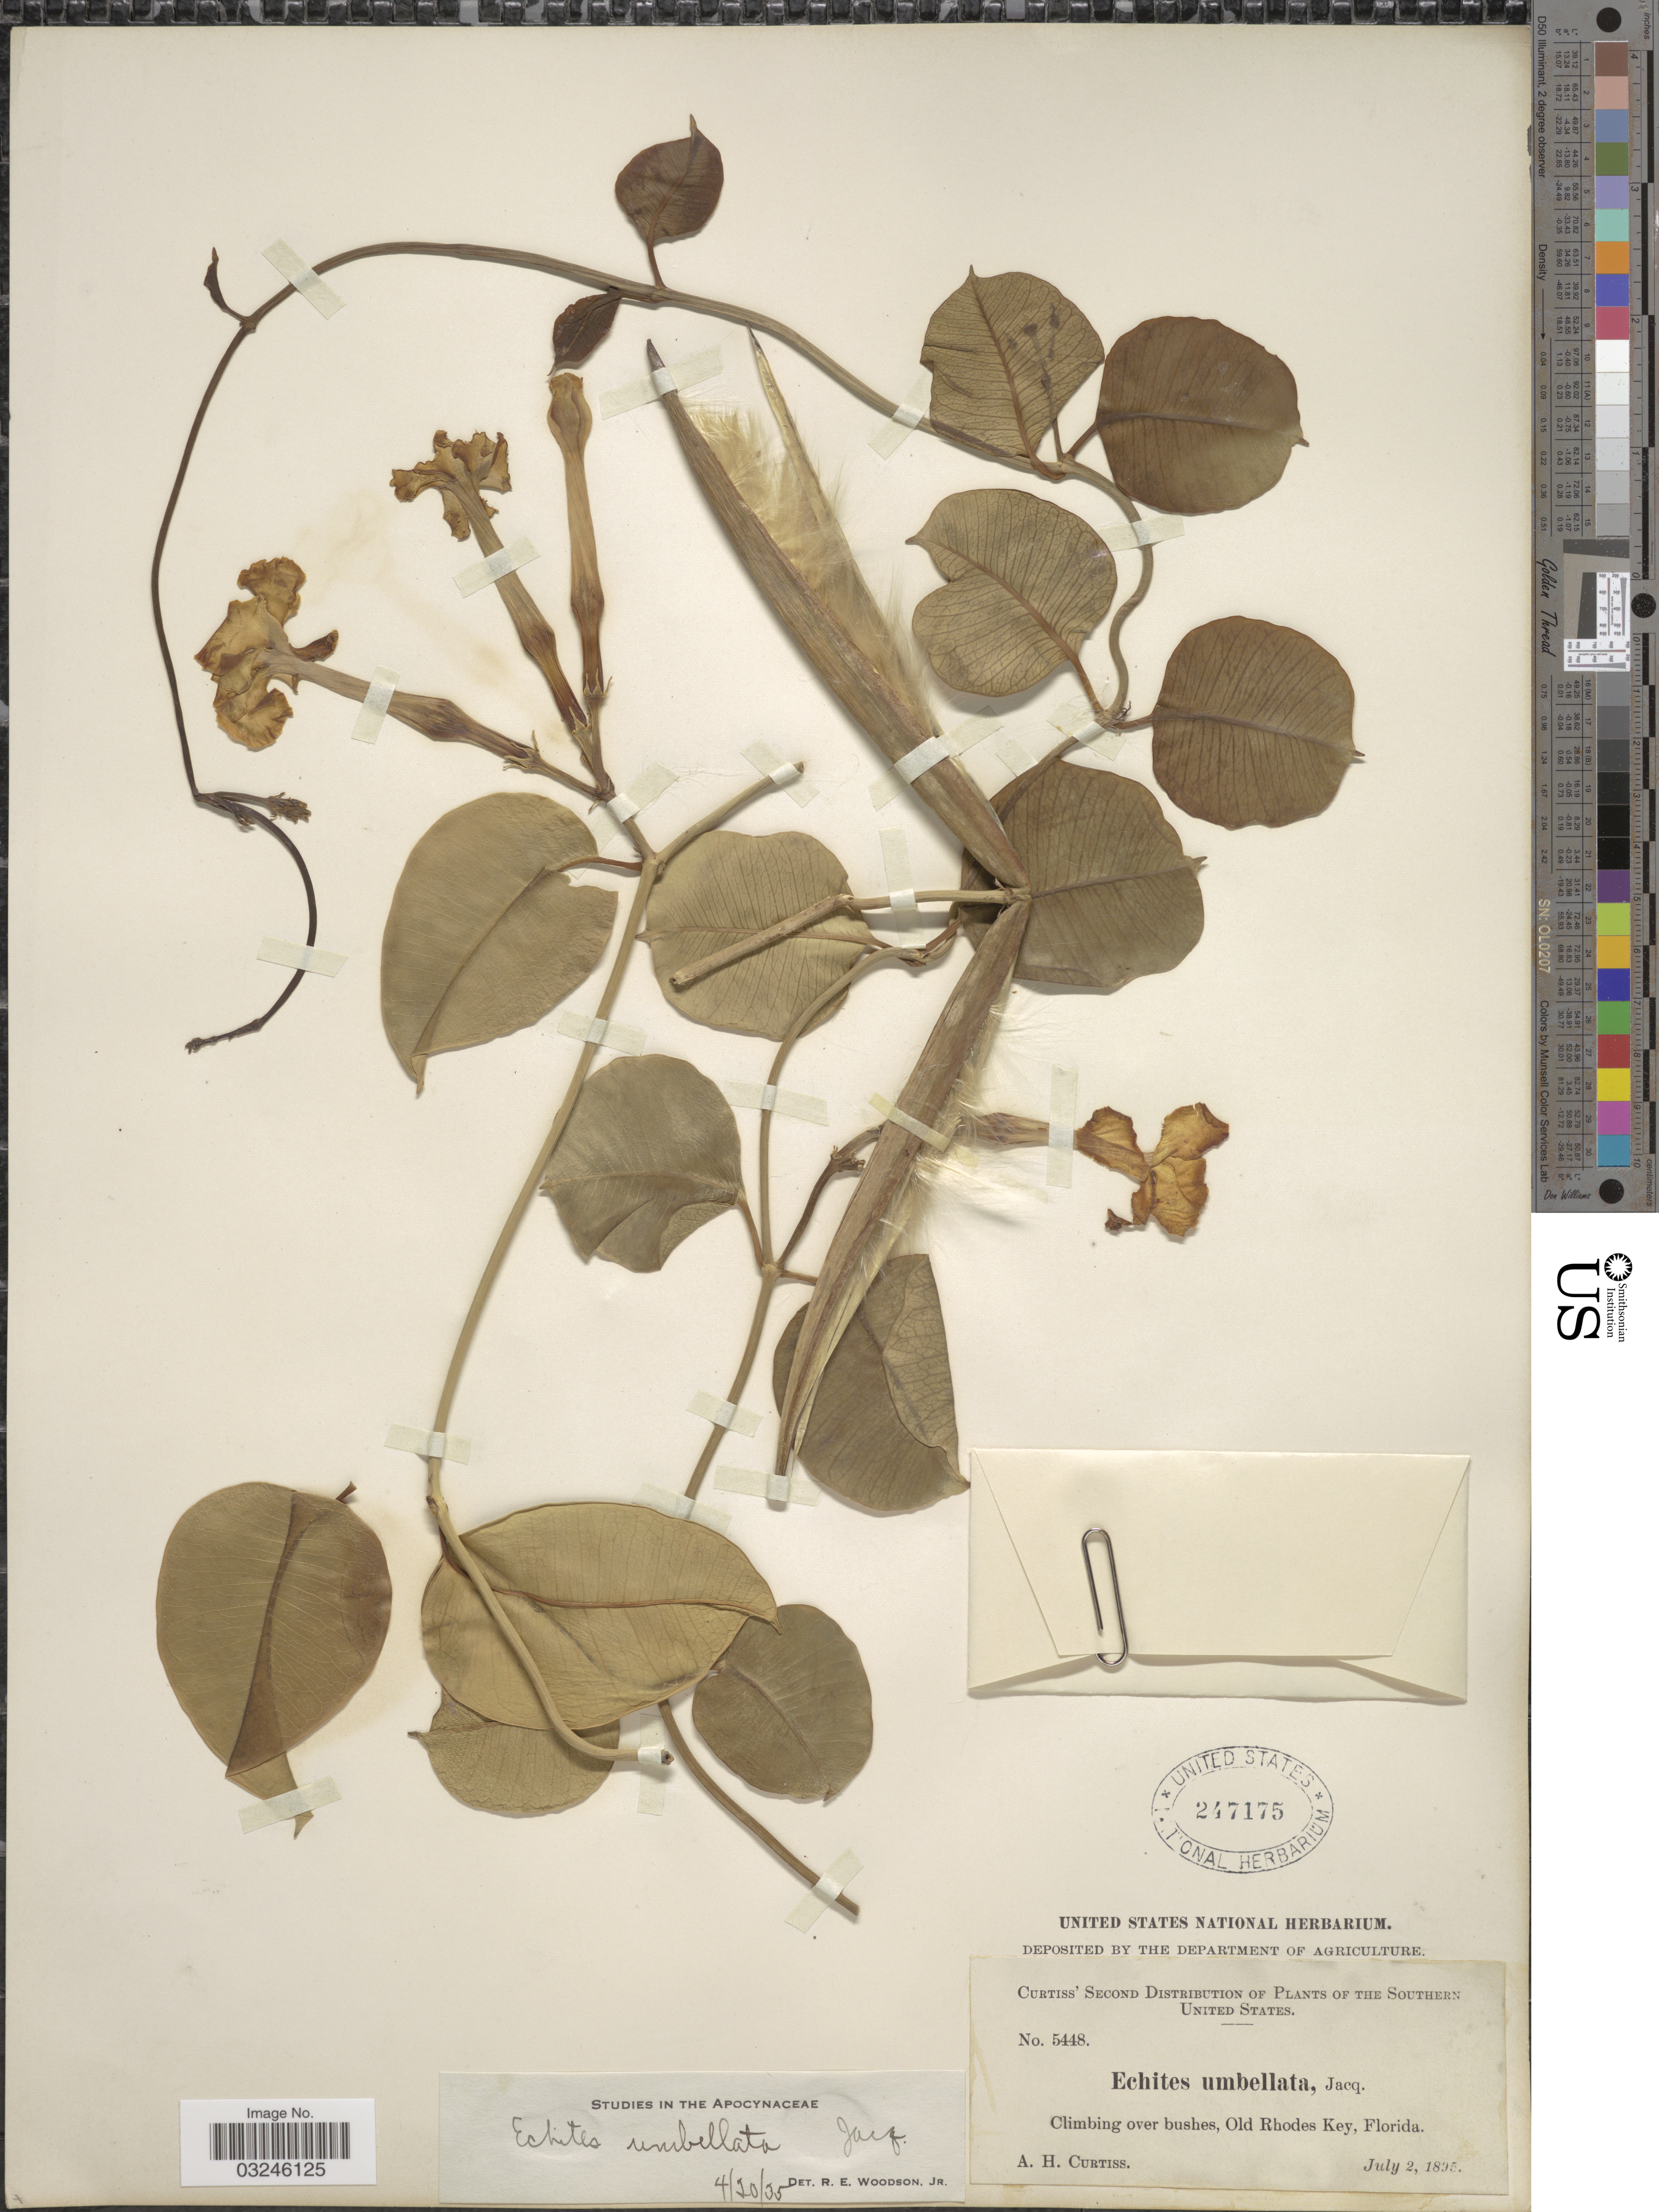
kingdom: Plantae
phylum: Tracheophyta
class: Magnoliopsida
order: Gentianales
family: Apocynaceae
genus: Echites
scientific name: Echites umbellatus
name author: Jacq.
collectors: A. H. Curtiss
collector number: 5448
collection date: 1895-07-02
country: United States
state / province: Florida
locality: Southern United States. Old Rhodes Key.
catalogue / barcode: US 247175